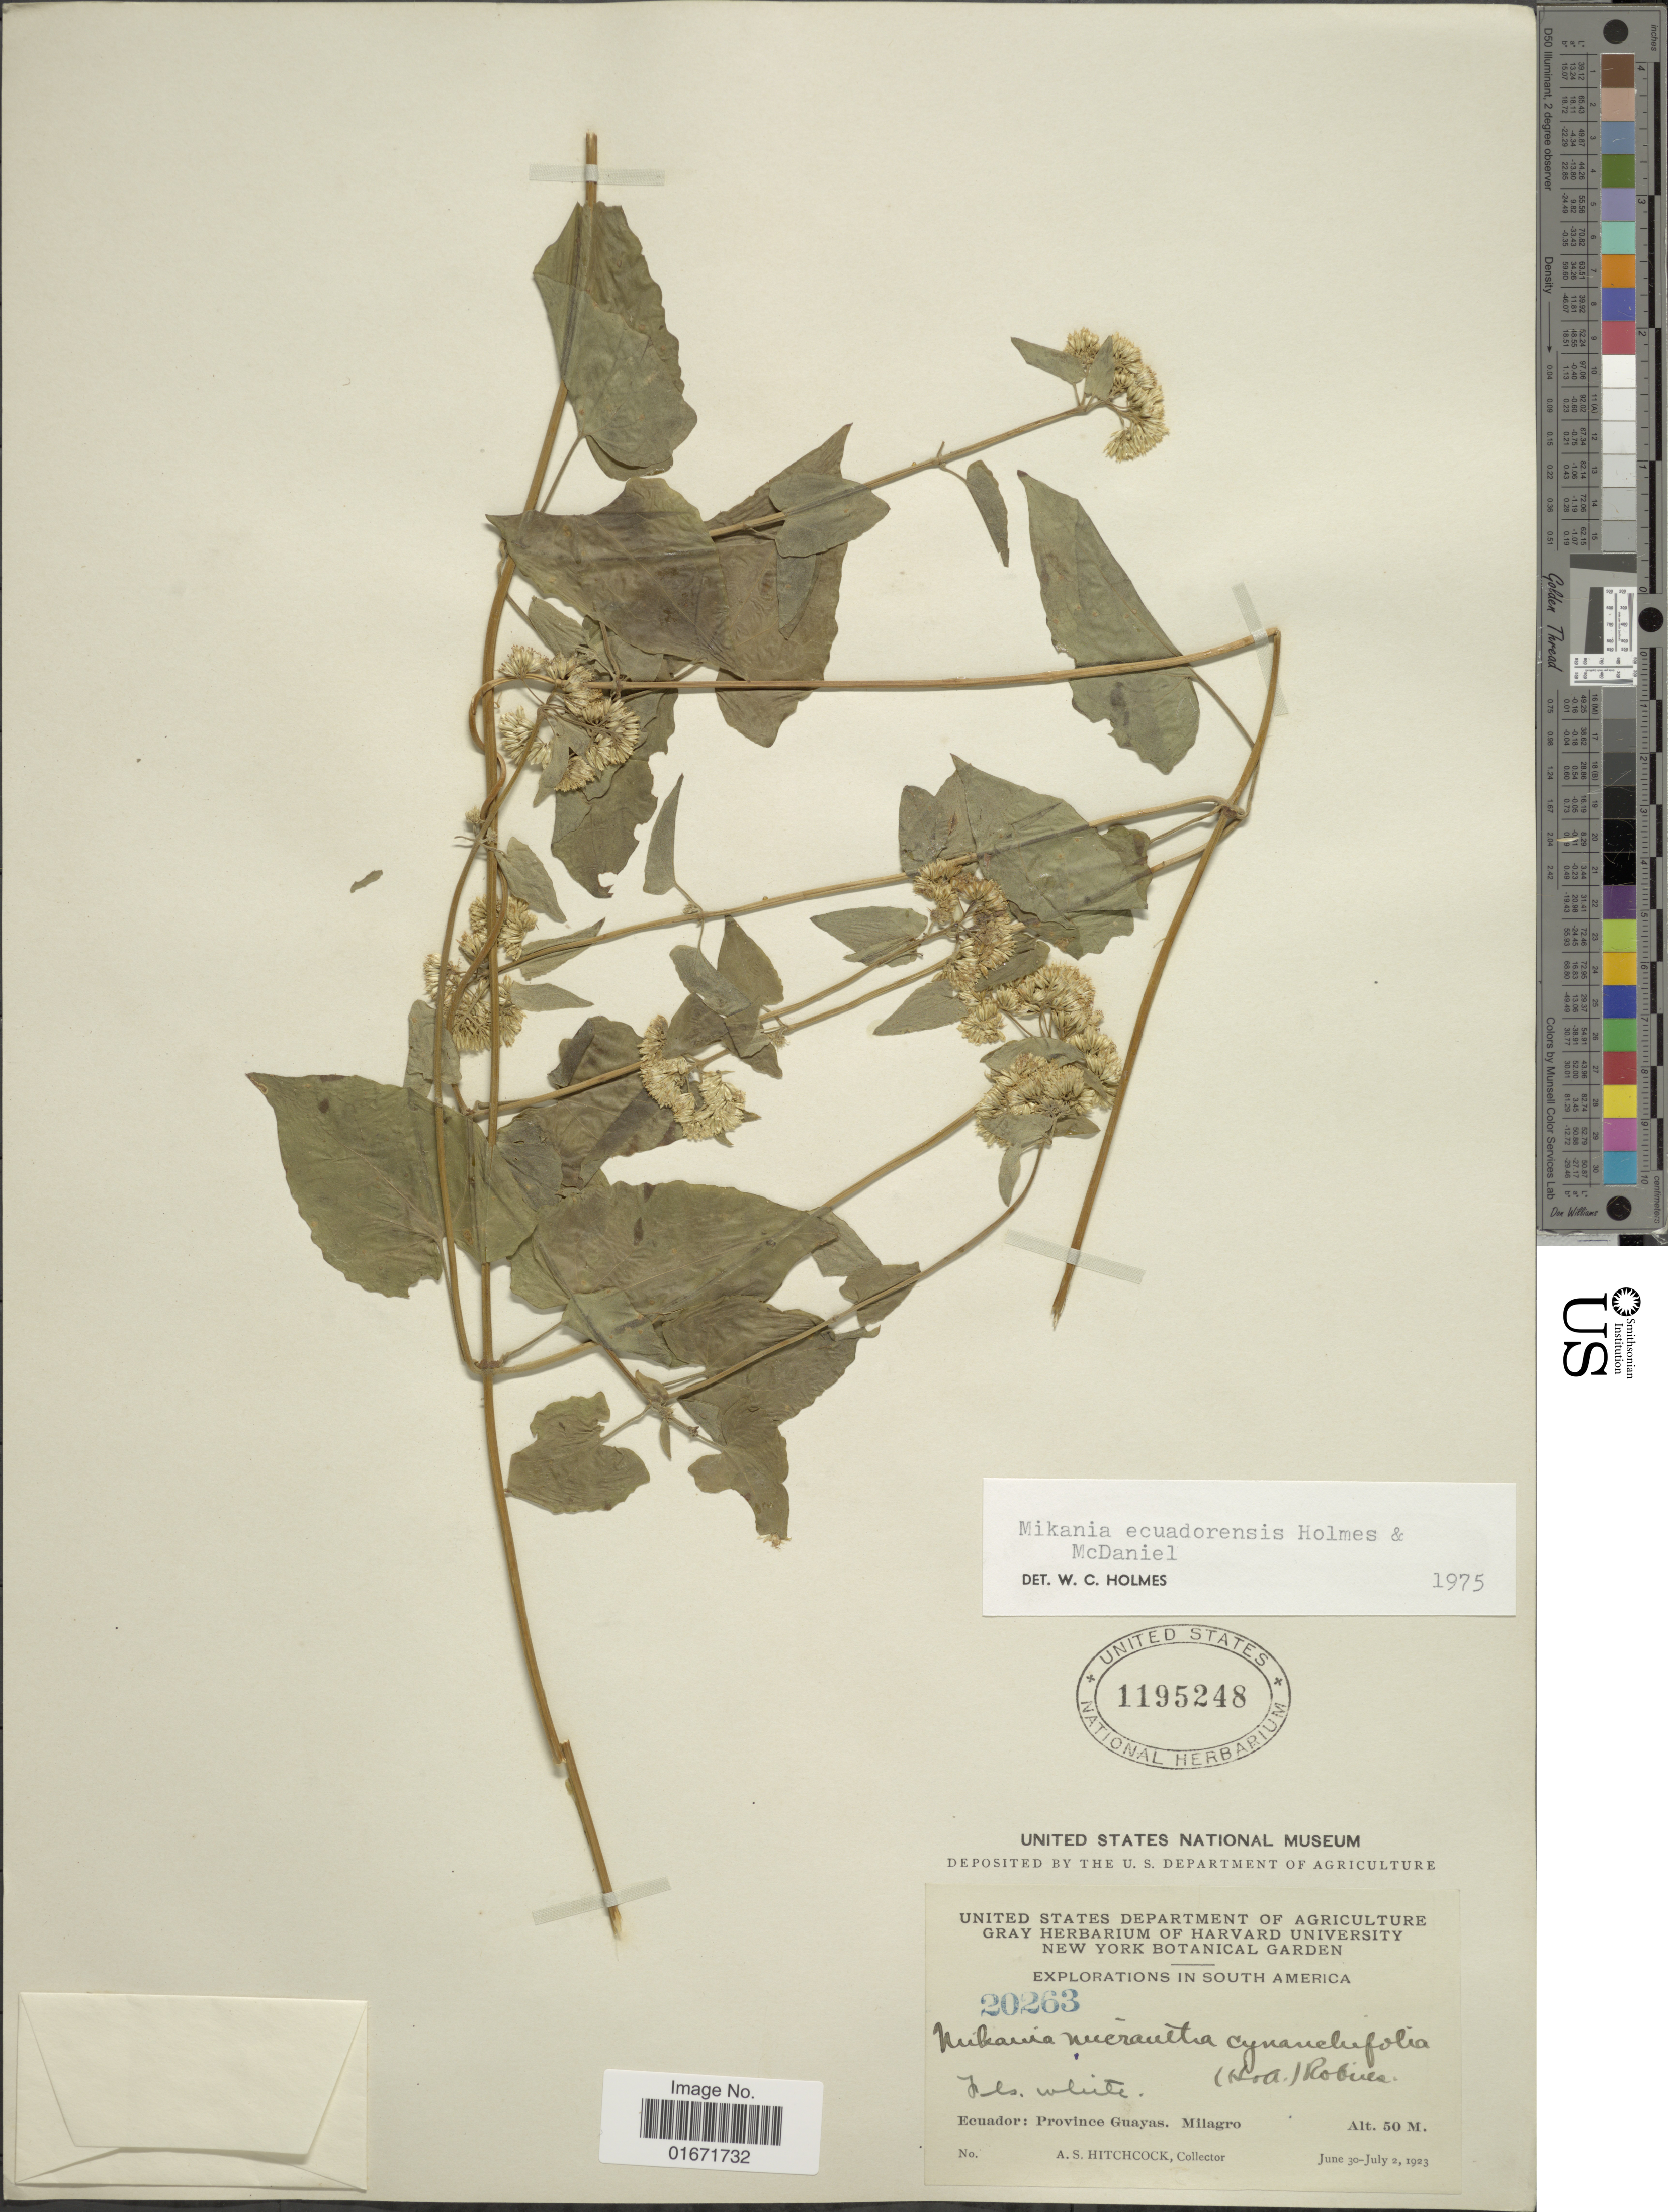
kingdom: Plantae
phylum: Tracheophyta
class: Magnoliopsida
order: Asterales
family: Asteraceae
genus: Mikania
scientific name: Mikania ecuadorensis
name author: W.C. Holmes & McDaniel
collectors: A. S. Hitchcock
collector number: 20263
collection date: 1923-06-30/1923-07-02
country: Ecuador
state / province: Guayas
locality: Ecuador: Province Guayas, Milagro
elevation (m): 50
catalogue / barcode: US 1195248